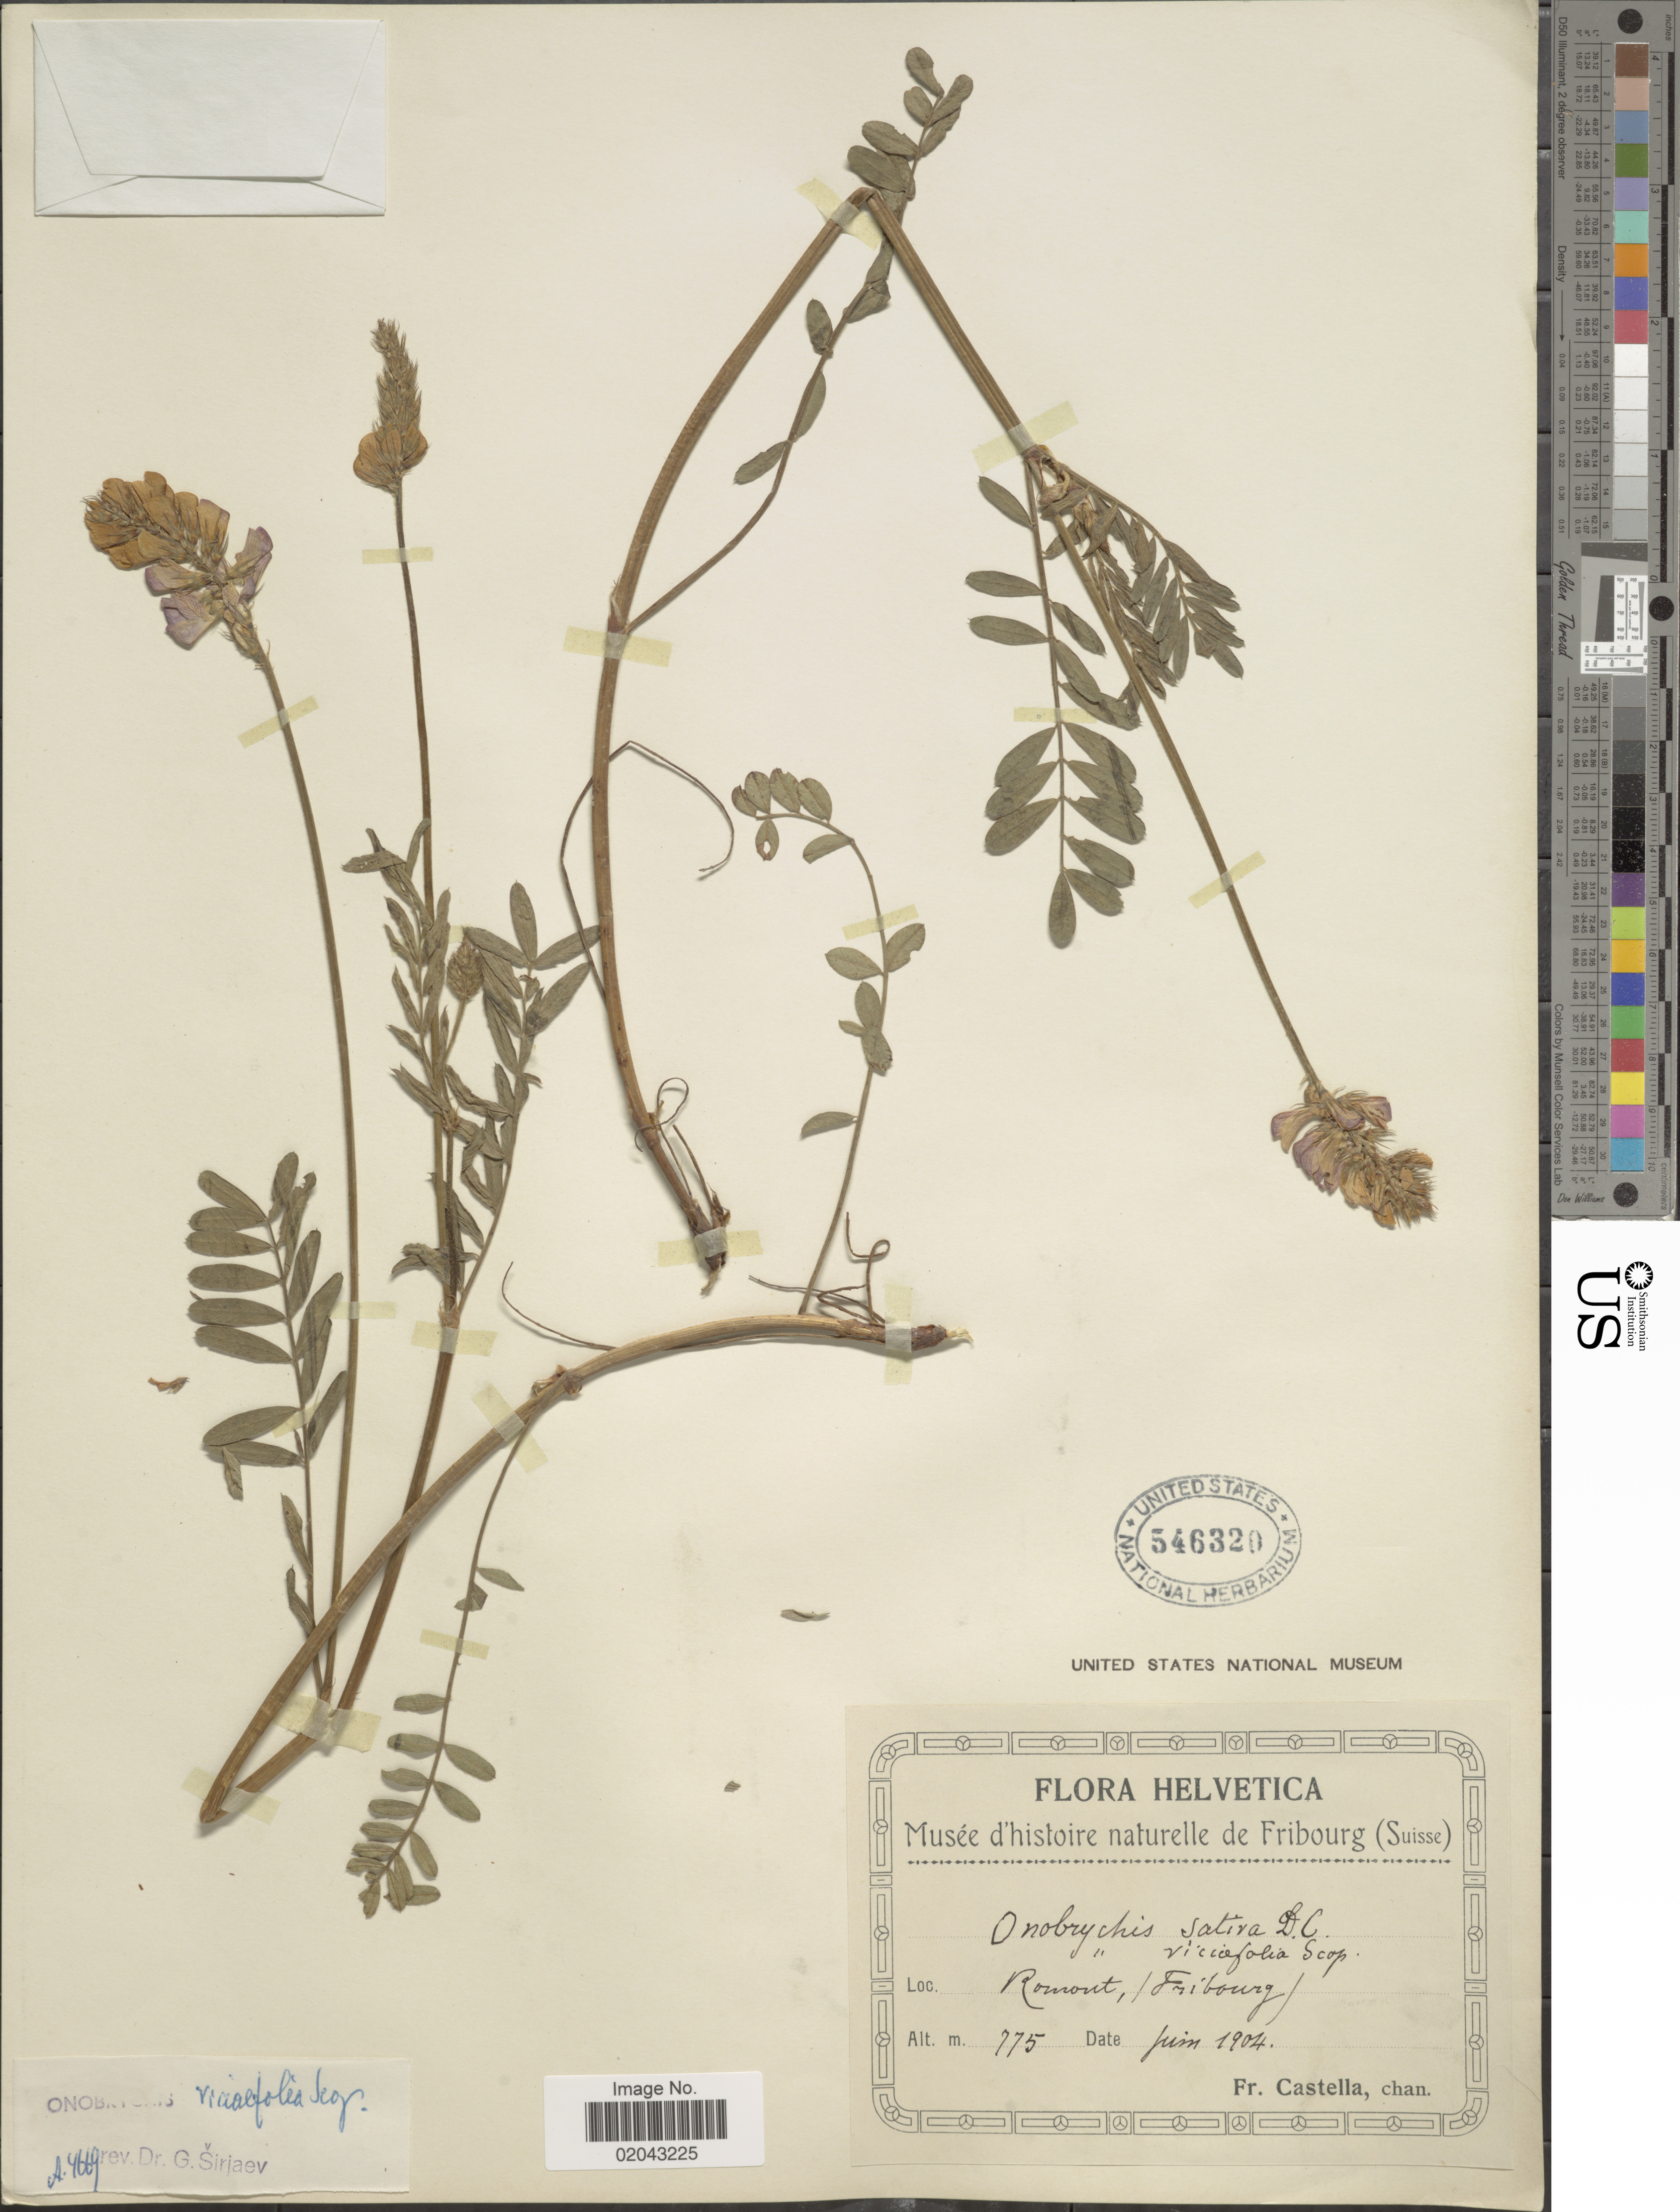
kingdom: Plantae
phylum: Tracheophyta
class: Magnoliopsida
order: Fabales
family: Fabaceae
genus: Onobrychis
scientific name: Onobrychis viciaefolia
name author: Trautv.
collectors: Fr. Castella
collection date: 1904-06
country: Switzerland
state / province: Fribourg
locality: Helvetica, Romout, (Fribourg).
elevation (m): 775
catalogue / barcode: US 546320